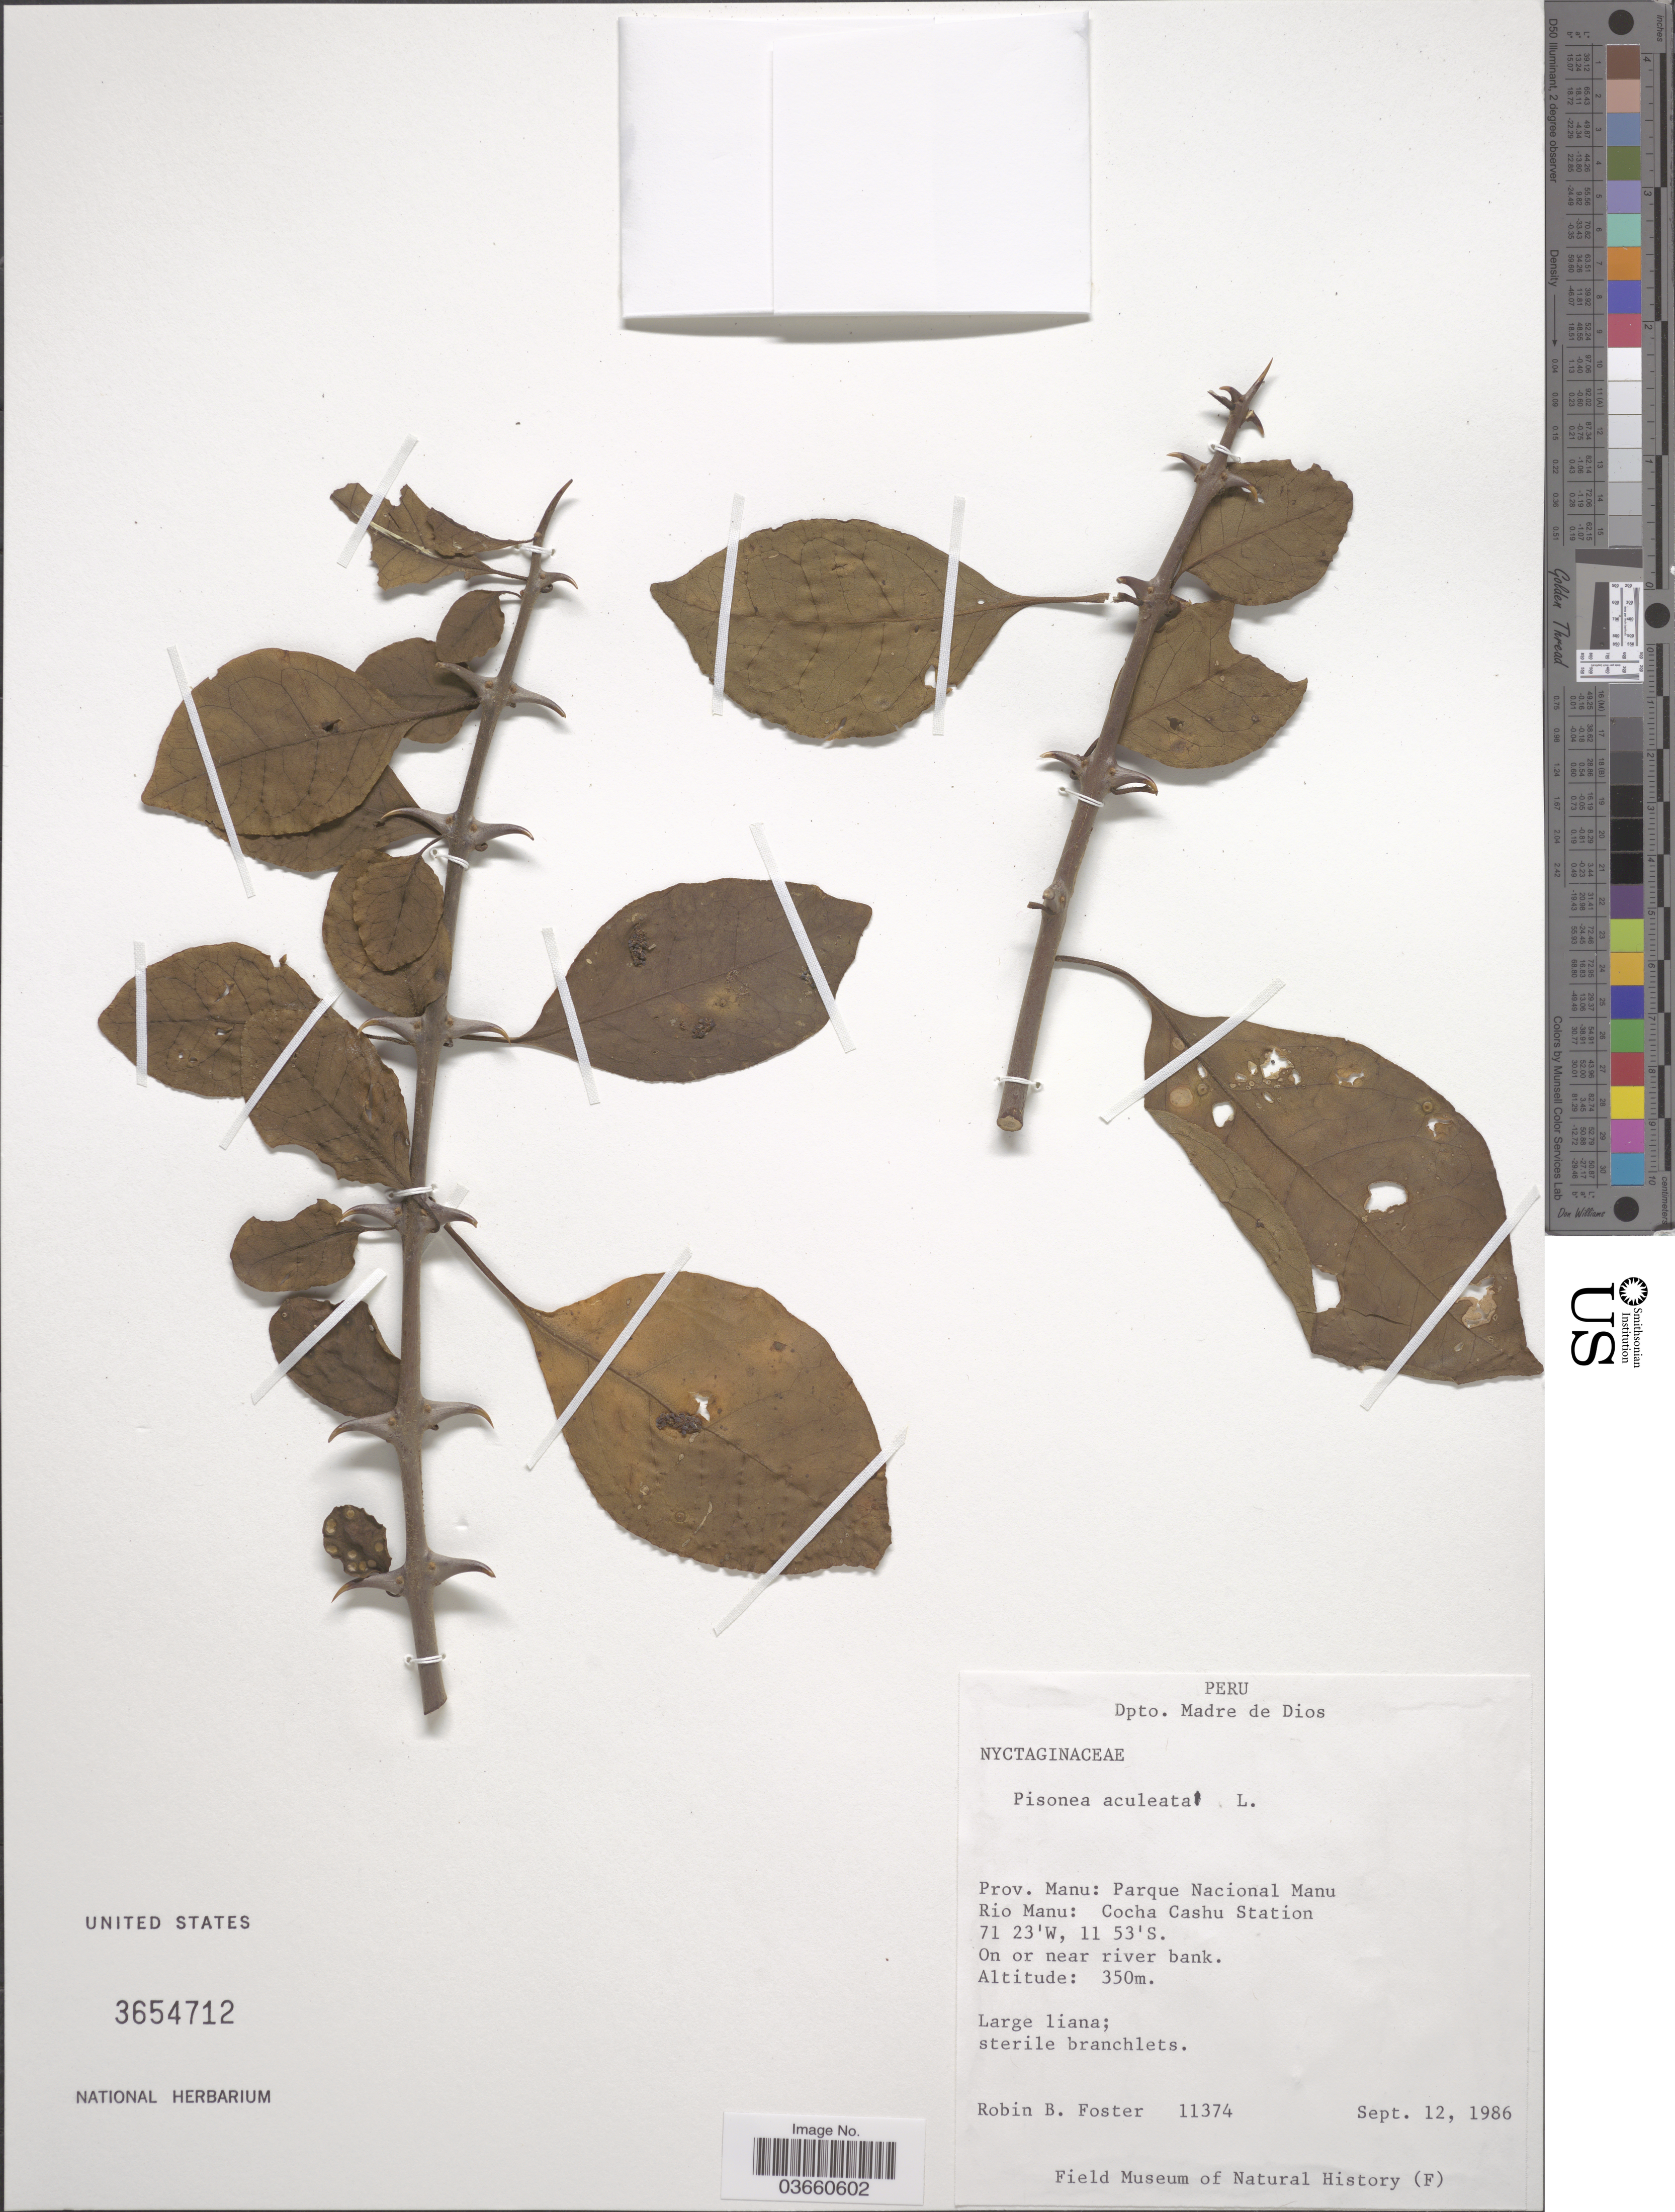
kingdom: Plantae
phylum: Tracheophyta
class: Magnoliopsida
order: Caryophyllales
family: Nyctaginaceae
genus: Pisonia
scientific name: Pisonia aculeata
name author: L.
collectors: R. B. Foster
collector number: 11374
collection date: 1986-09-12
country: Peru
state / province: Madre de Dios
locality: Dpto. Madre de Dios. Prov. Manu: Parque Nacional Manu Rio Manu: Cocha Cashu Station.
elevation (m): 350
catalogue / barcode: US 3654712